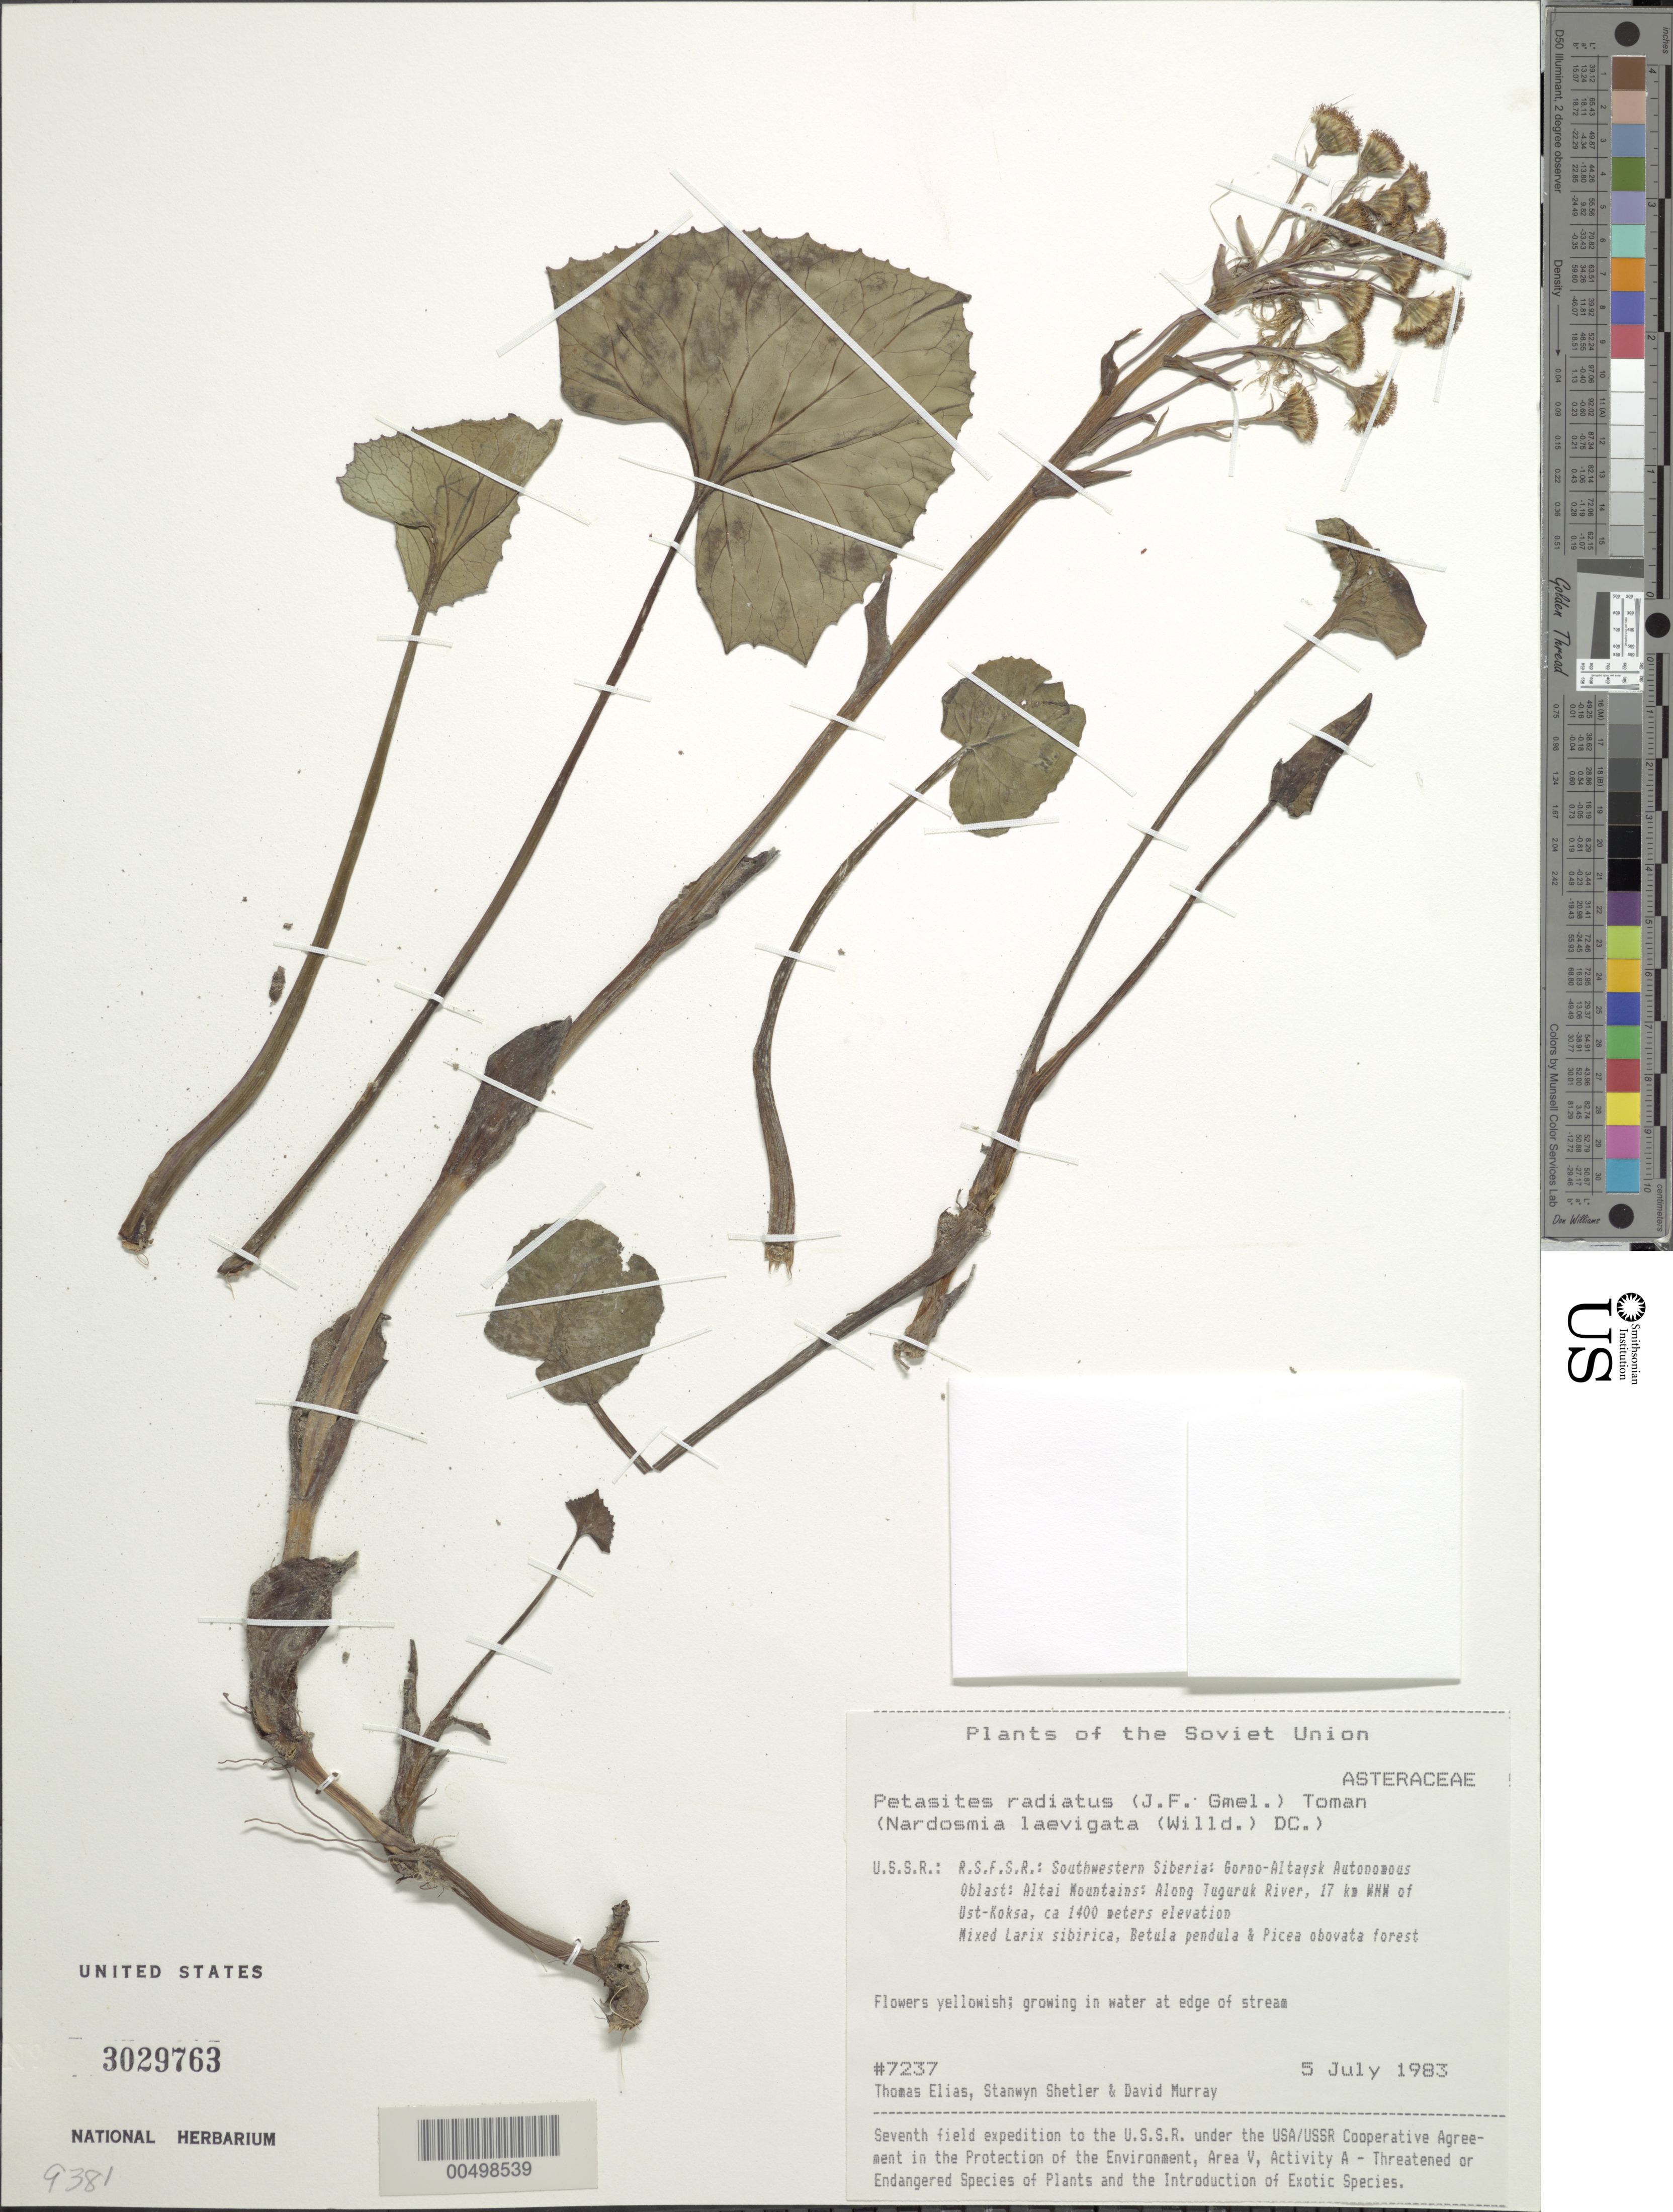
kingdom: Plantae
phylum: Tracheophyta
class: Magnoliopsida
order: Asterales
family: Asteraceae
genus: Leibnitzia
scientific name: Leibnitzia anandria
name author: (L.) Nakai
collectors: T. Elias, S. Shetler & D. F. Murray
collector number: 7237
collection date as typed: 05 Jul 1983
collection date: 1983-07-05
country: Russian Federation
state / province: Altai Republic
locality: Altai Mountains, along Tuguruk River, 17 km WNW of Ust-Koksa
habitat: mixed Larica sibirica, Betula pendula & Picea obovata forest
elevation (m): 1400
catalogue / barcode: US 3029763